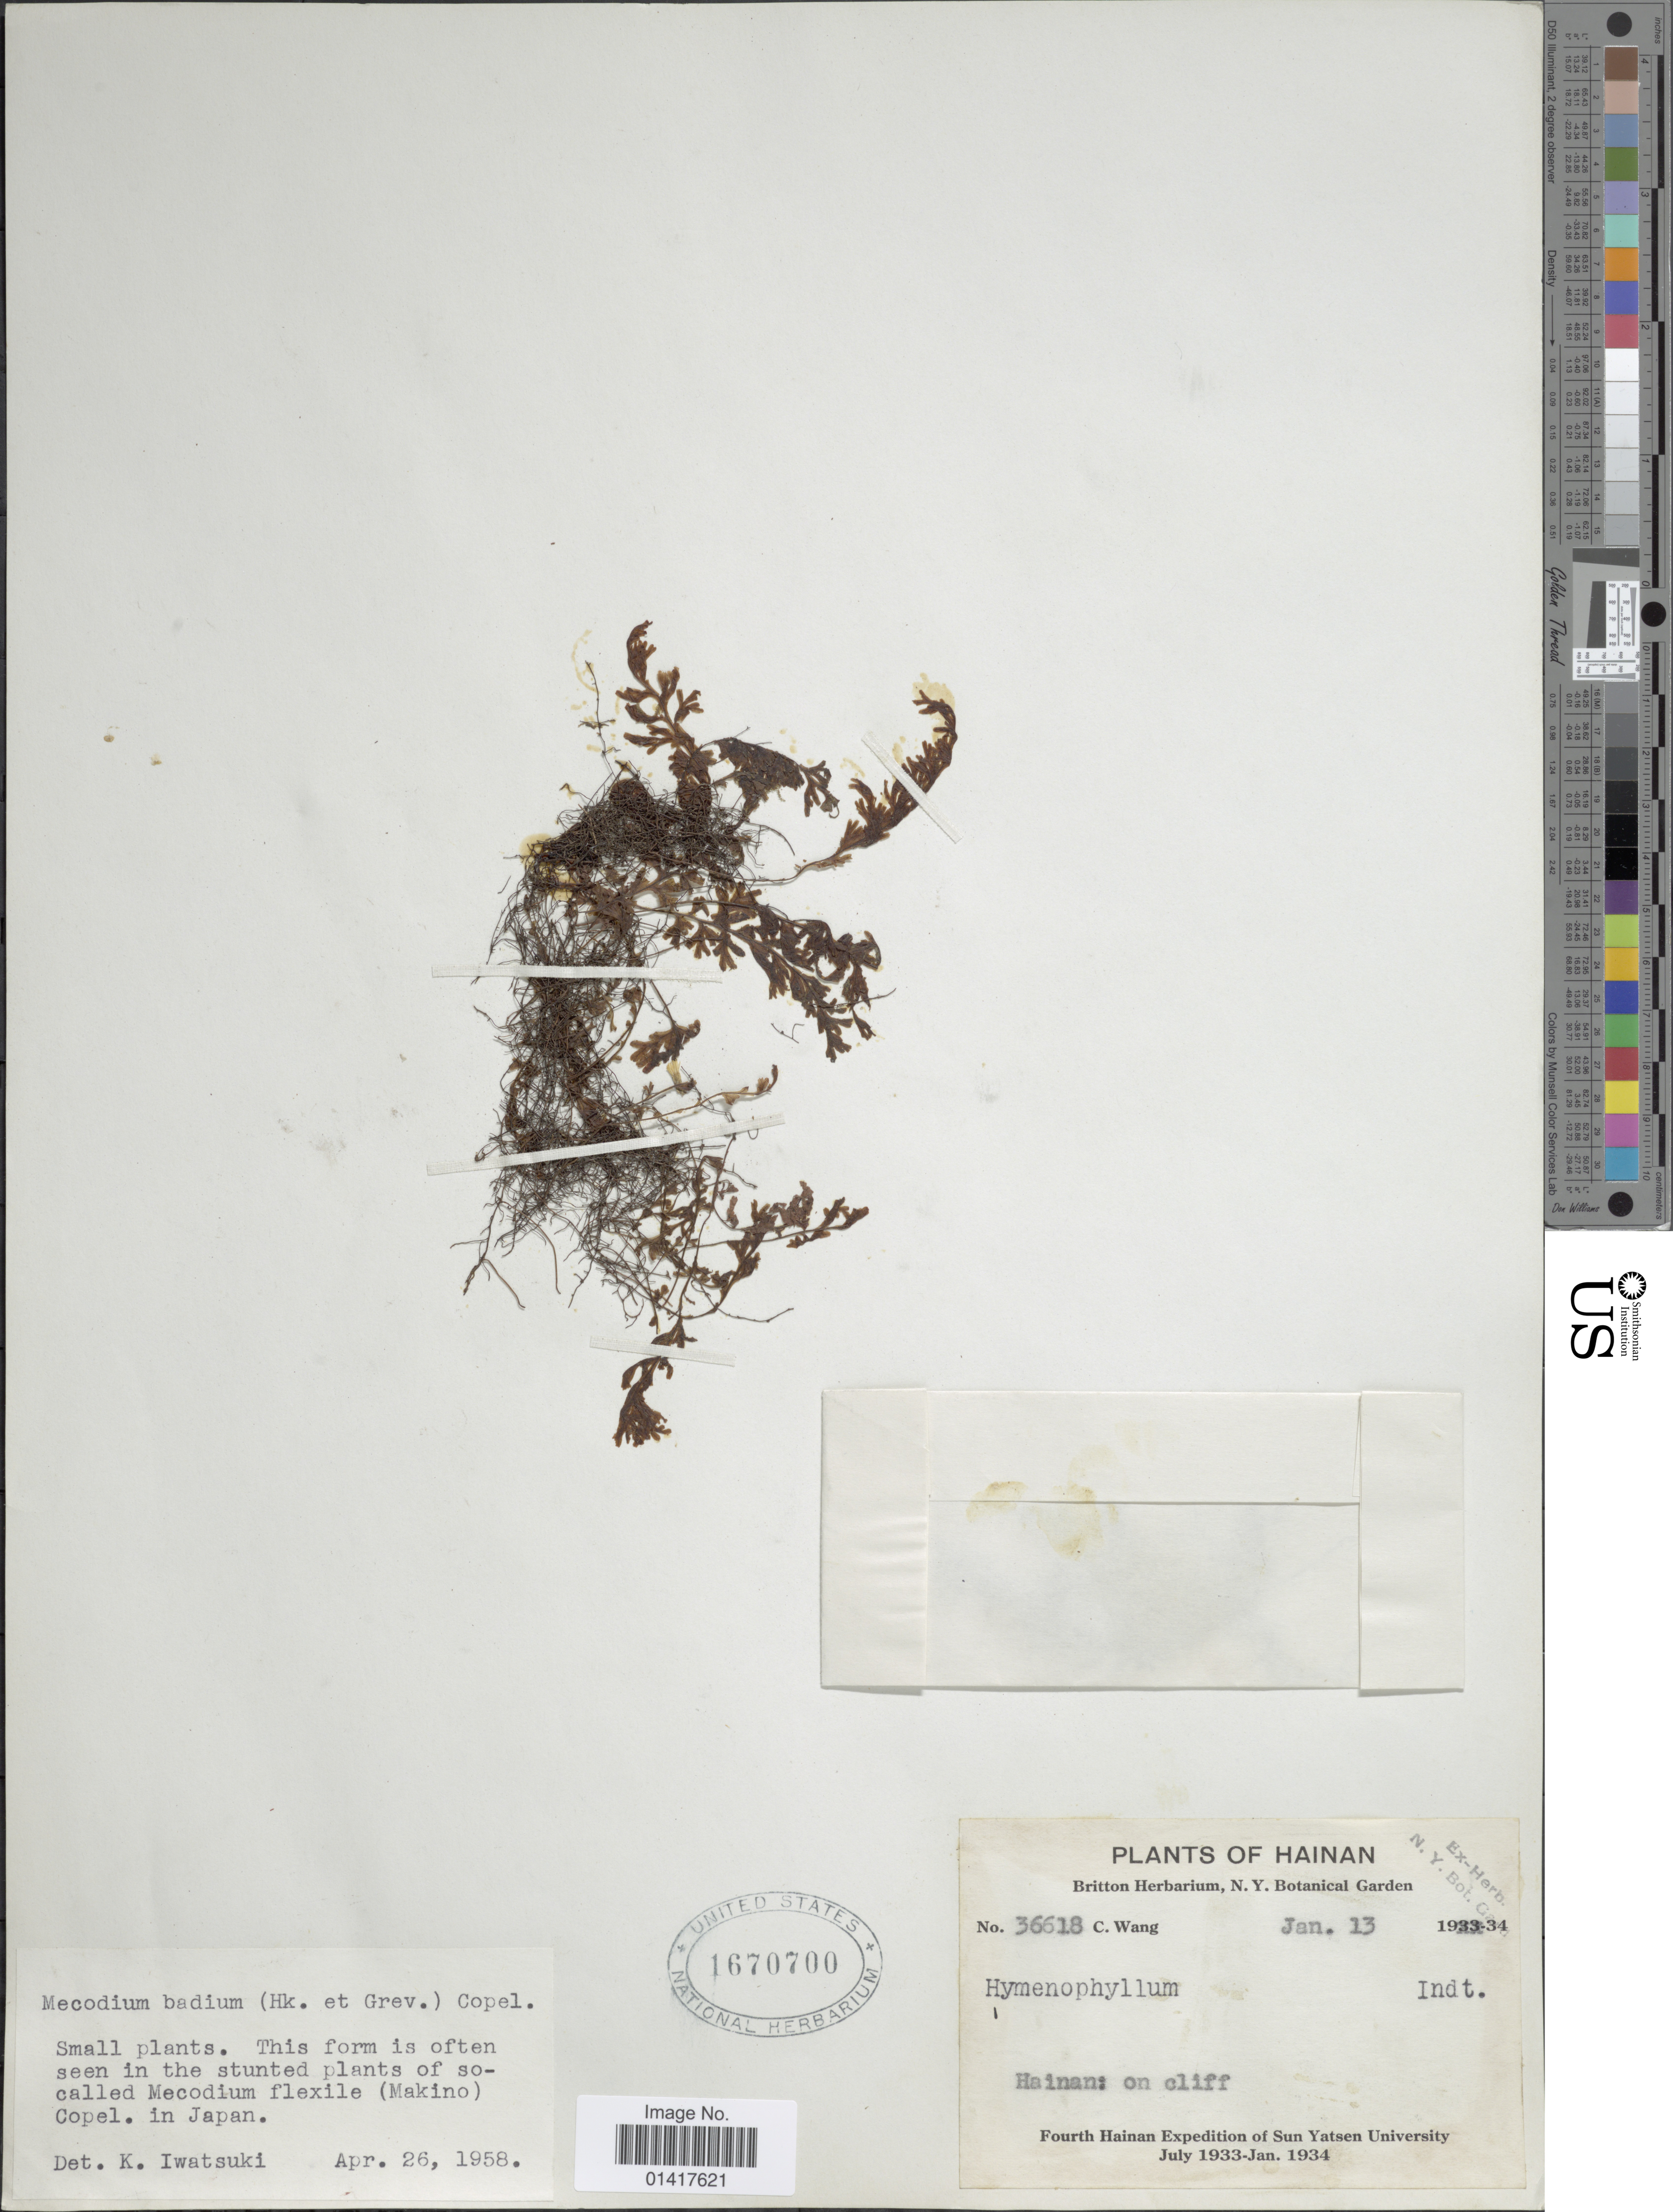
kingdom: Plantae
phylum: Tracheophyta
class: Polypodiopsida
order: Hymenophyllales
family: Hymenophyllaceae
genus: Hymenophyllum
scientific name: Hymenophyllum badium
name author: Hook. & Grev.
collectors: C. Wang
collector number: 36618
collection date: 1933-01-13/1934-01-13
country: China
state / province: Hainan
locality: Hainan: on cliff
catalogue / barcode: US 1670700